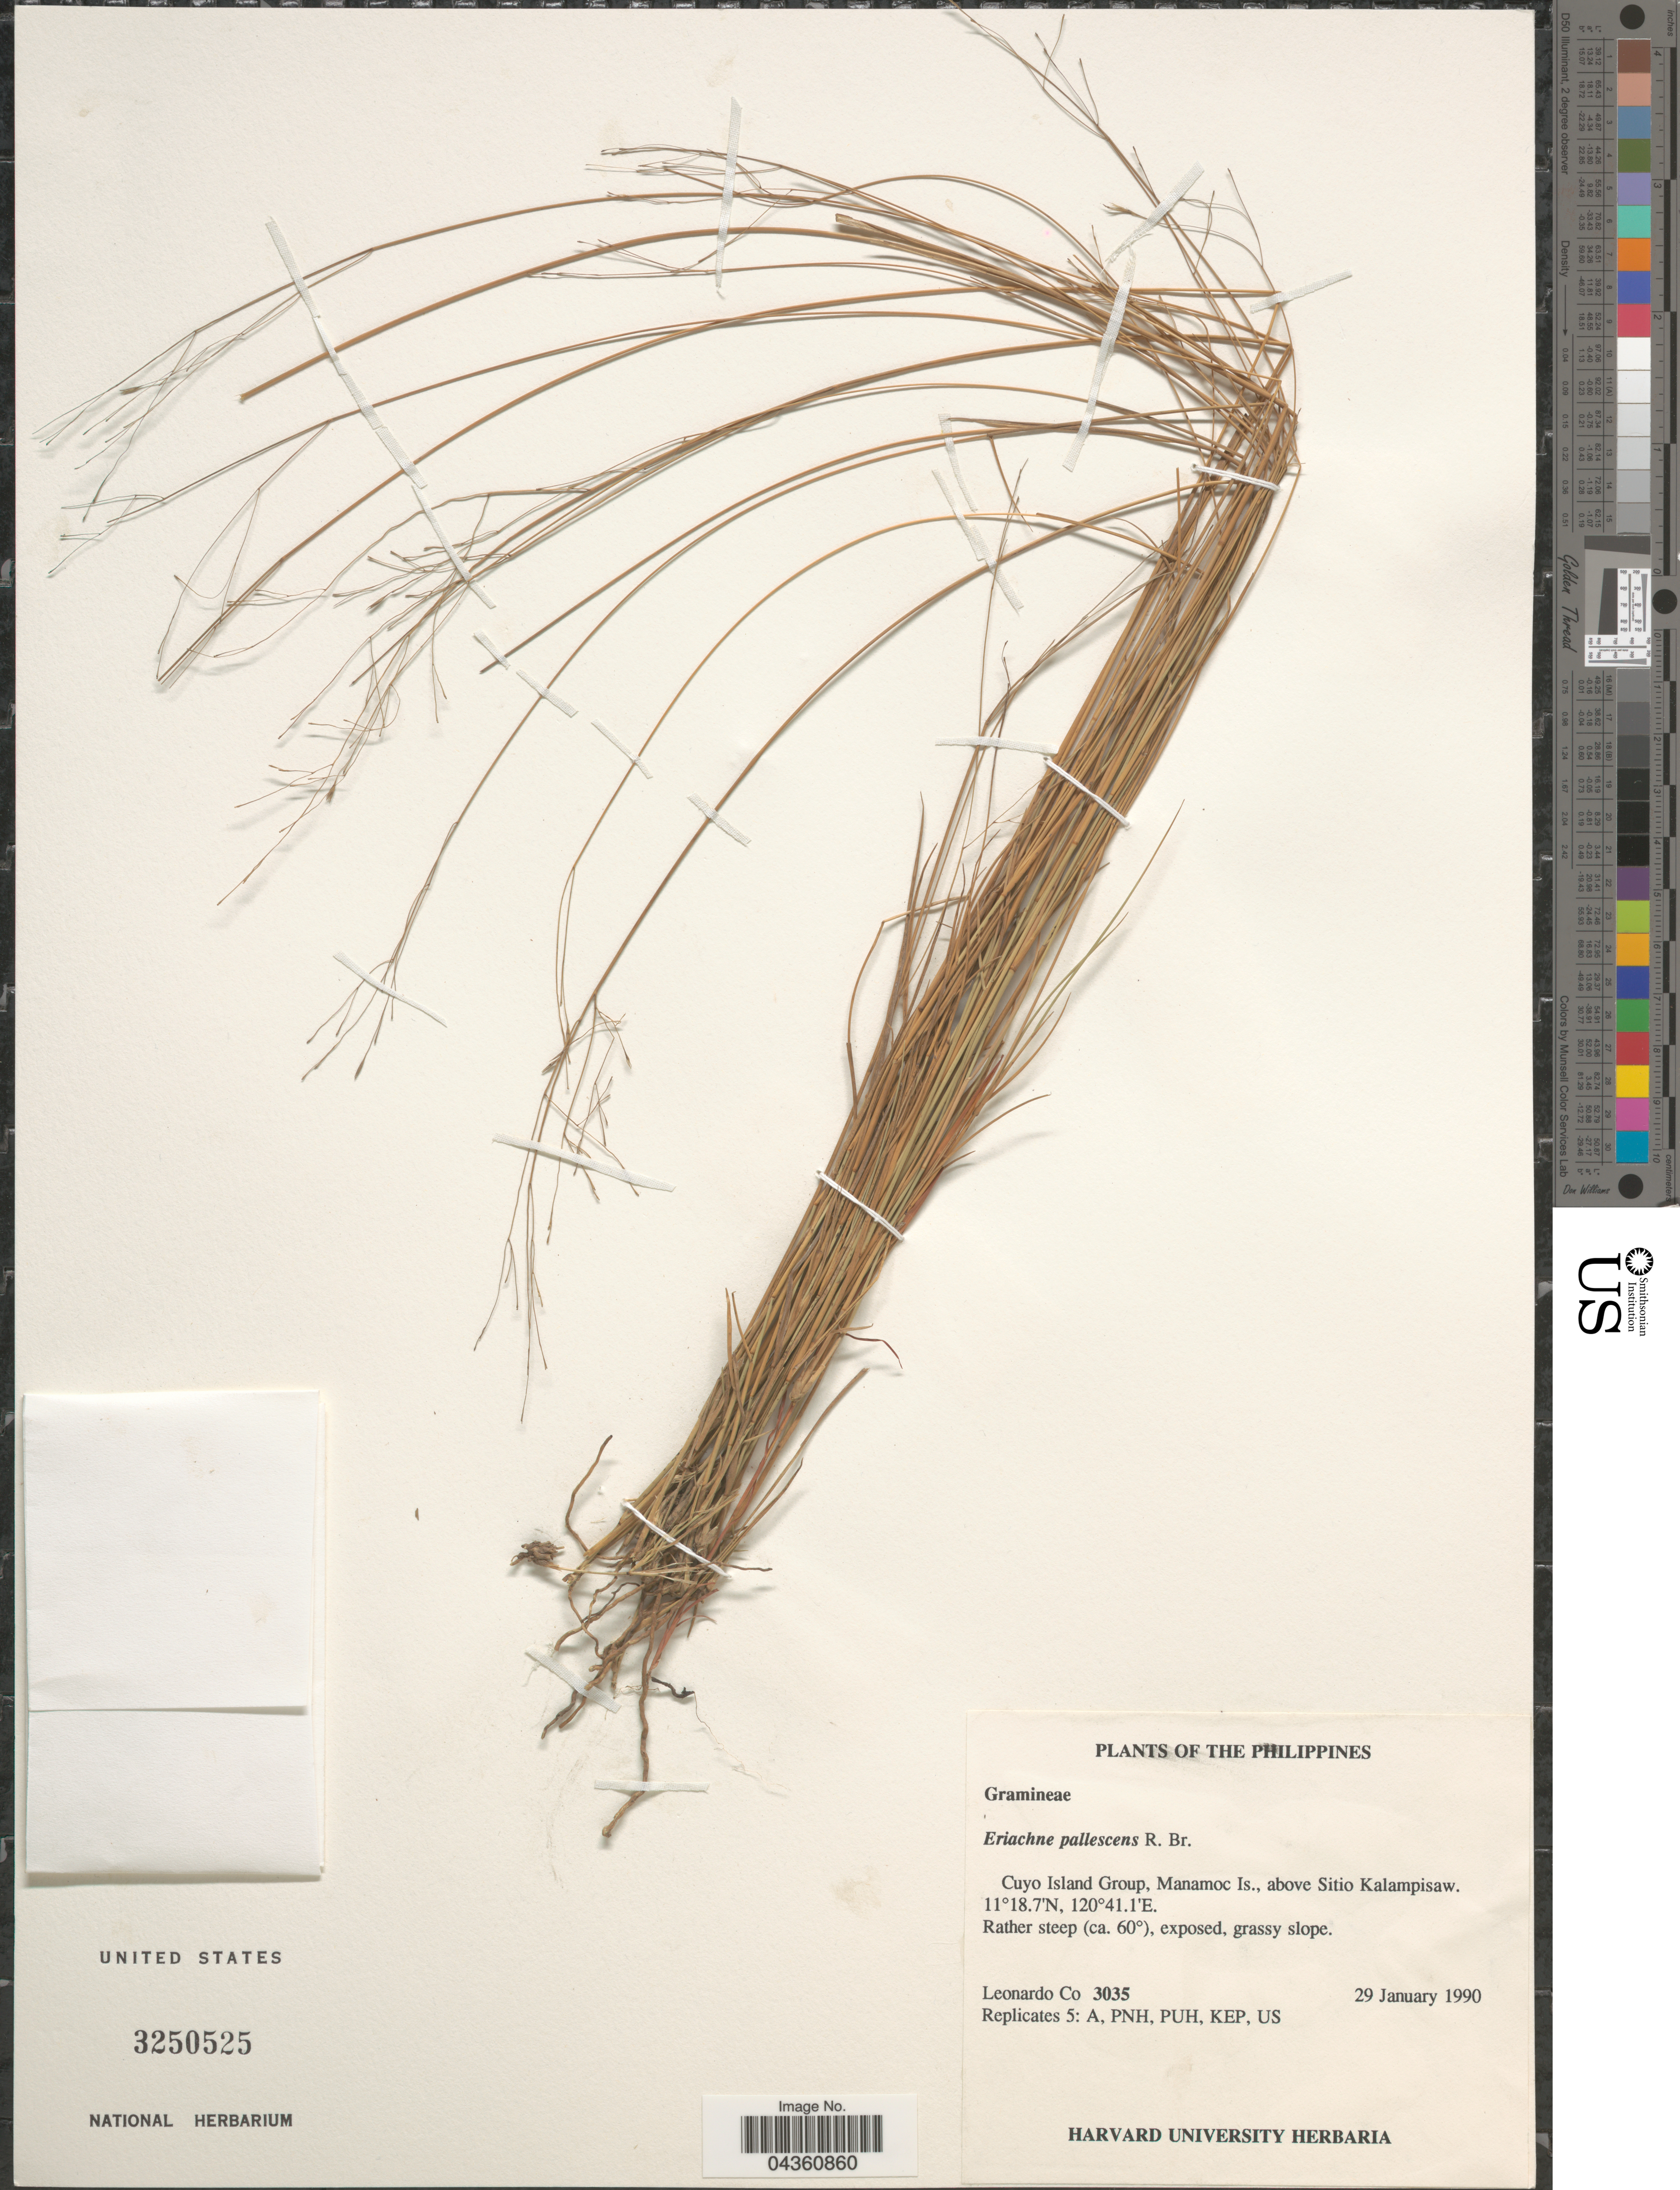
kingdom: Plantae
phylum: Tracheophyta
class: Liliopsida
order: Poales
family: Poaceae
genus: Eriachne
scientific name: Eriachne pallescens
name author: R. Br.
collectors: L. Co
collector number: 3035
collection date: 1990-01-29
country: Philippines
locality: Cuyo Island Group, Manamoc Is., above Sitio Kalampisaw. Rather steep (ca. 60°), exposed, grassy slope.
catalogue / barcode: US 3250525